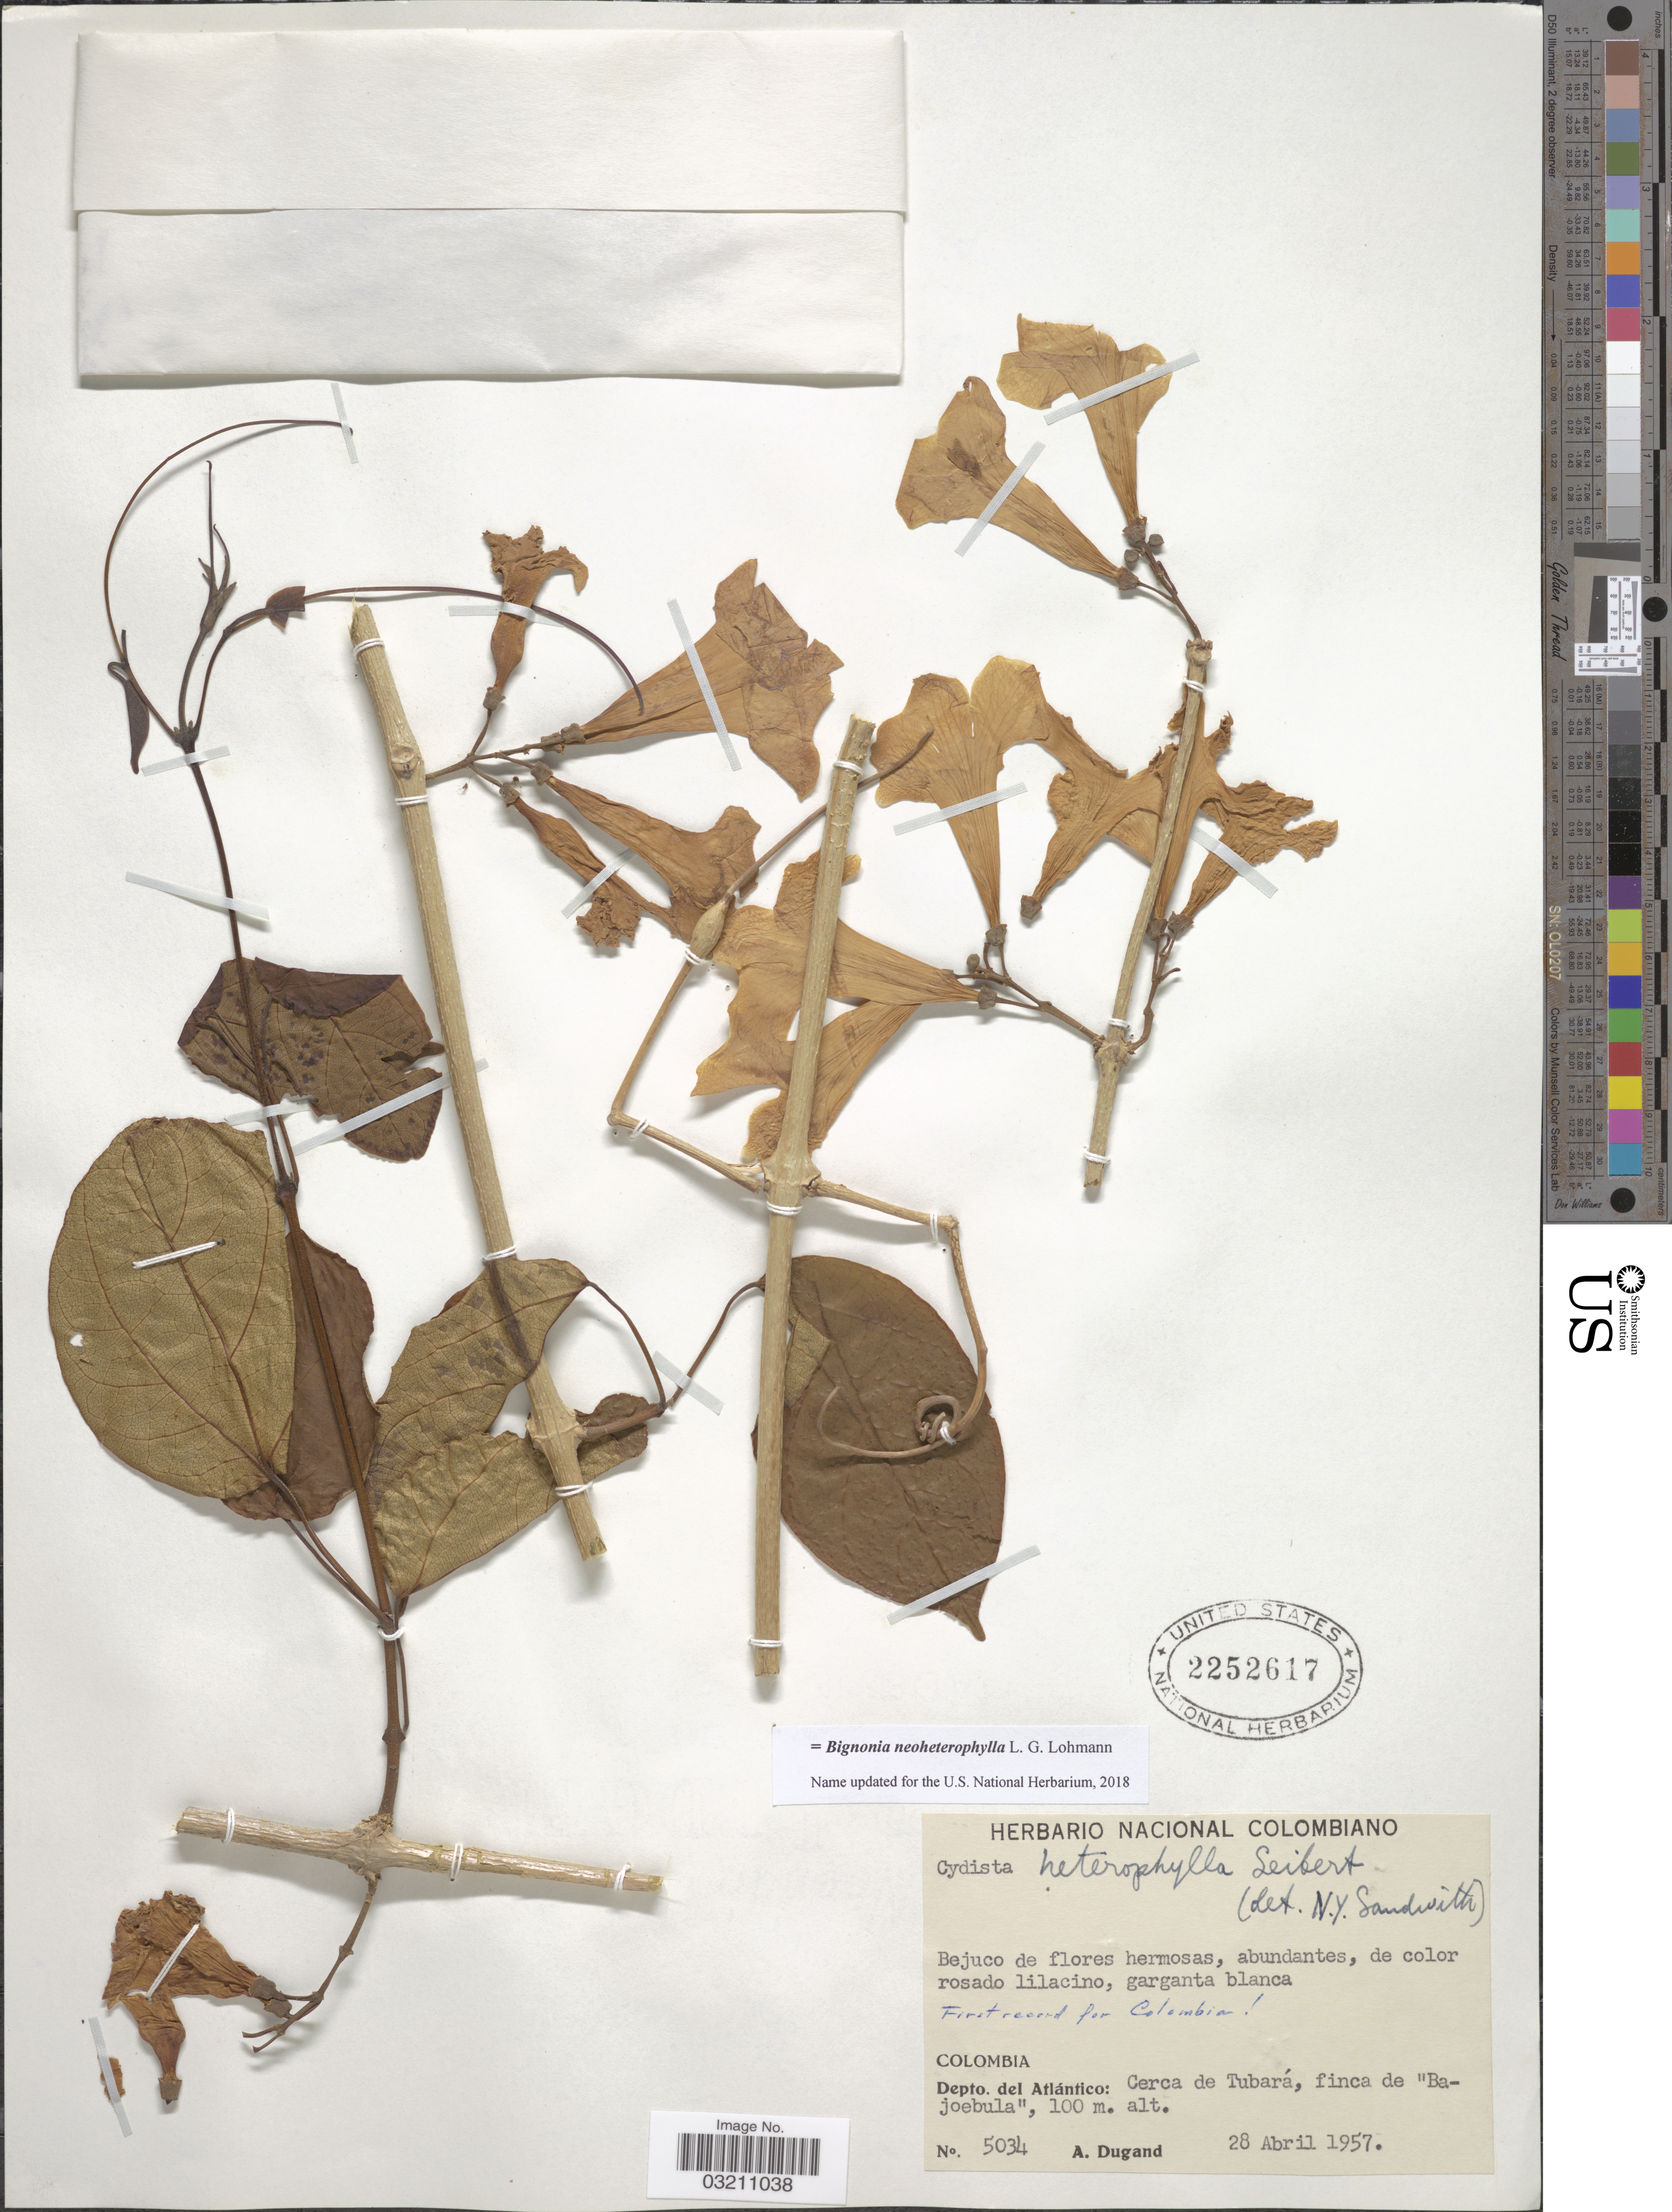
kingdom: Plantae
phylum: Tracheophyta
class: Magnoliopsida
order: Lamiales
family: Bignoniaceae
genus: Bignonia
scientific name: Bignonia neoheterophylla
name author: L.G. Lohmann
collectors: A. Dugand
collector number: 5034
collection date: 1957-04-28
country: Colombia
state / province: Atlántico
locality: Depto. del Atlántico: Cerca de Tubará, finca de "Bajoebula".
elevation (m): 100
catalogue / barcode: US 2252617